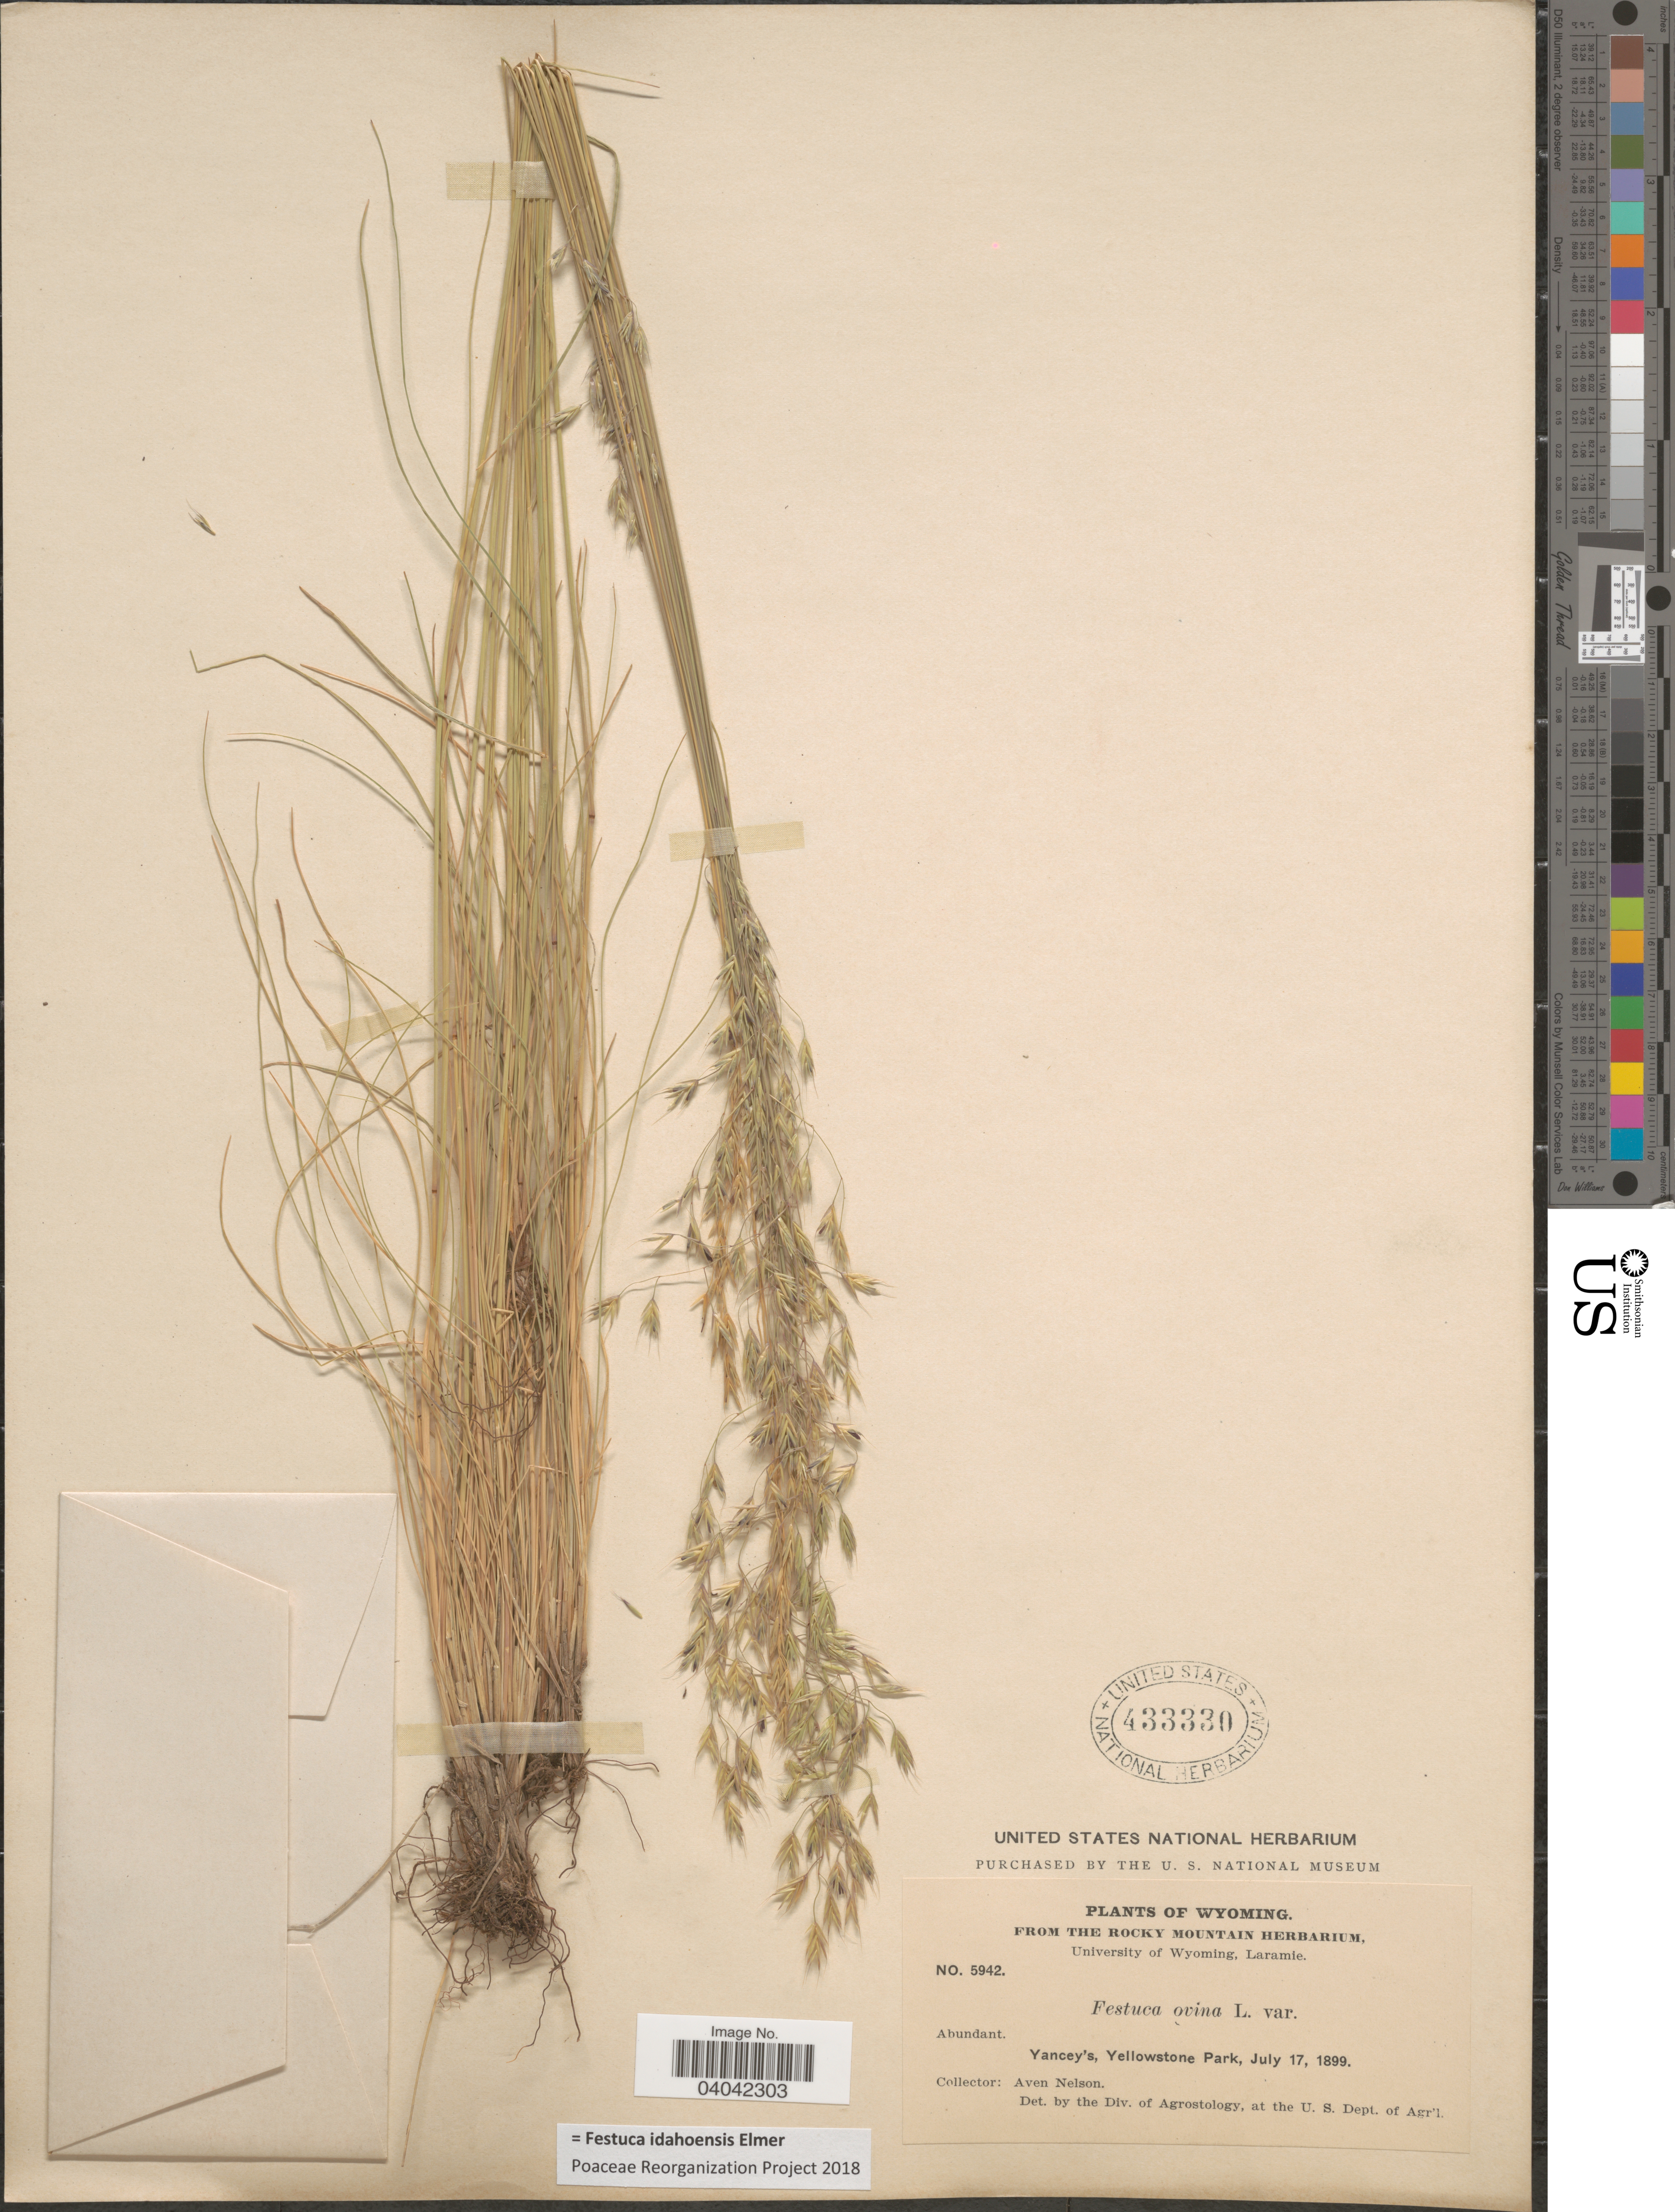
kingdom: Plantae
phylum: Tracheophyta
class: Liliopsida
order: Poales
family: Poaceae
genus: Festuca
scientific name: Festuca idahoensis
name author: Elmer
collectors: A. Nelson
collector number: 5942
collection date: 1899-07-17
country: United States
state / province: Wyoming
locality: Yancey's, Yellowstone Park.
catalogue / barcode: US 433330